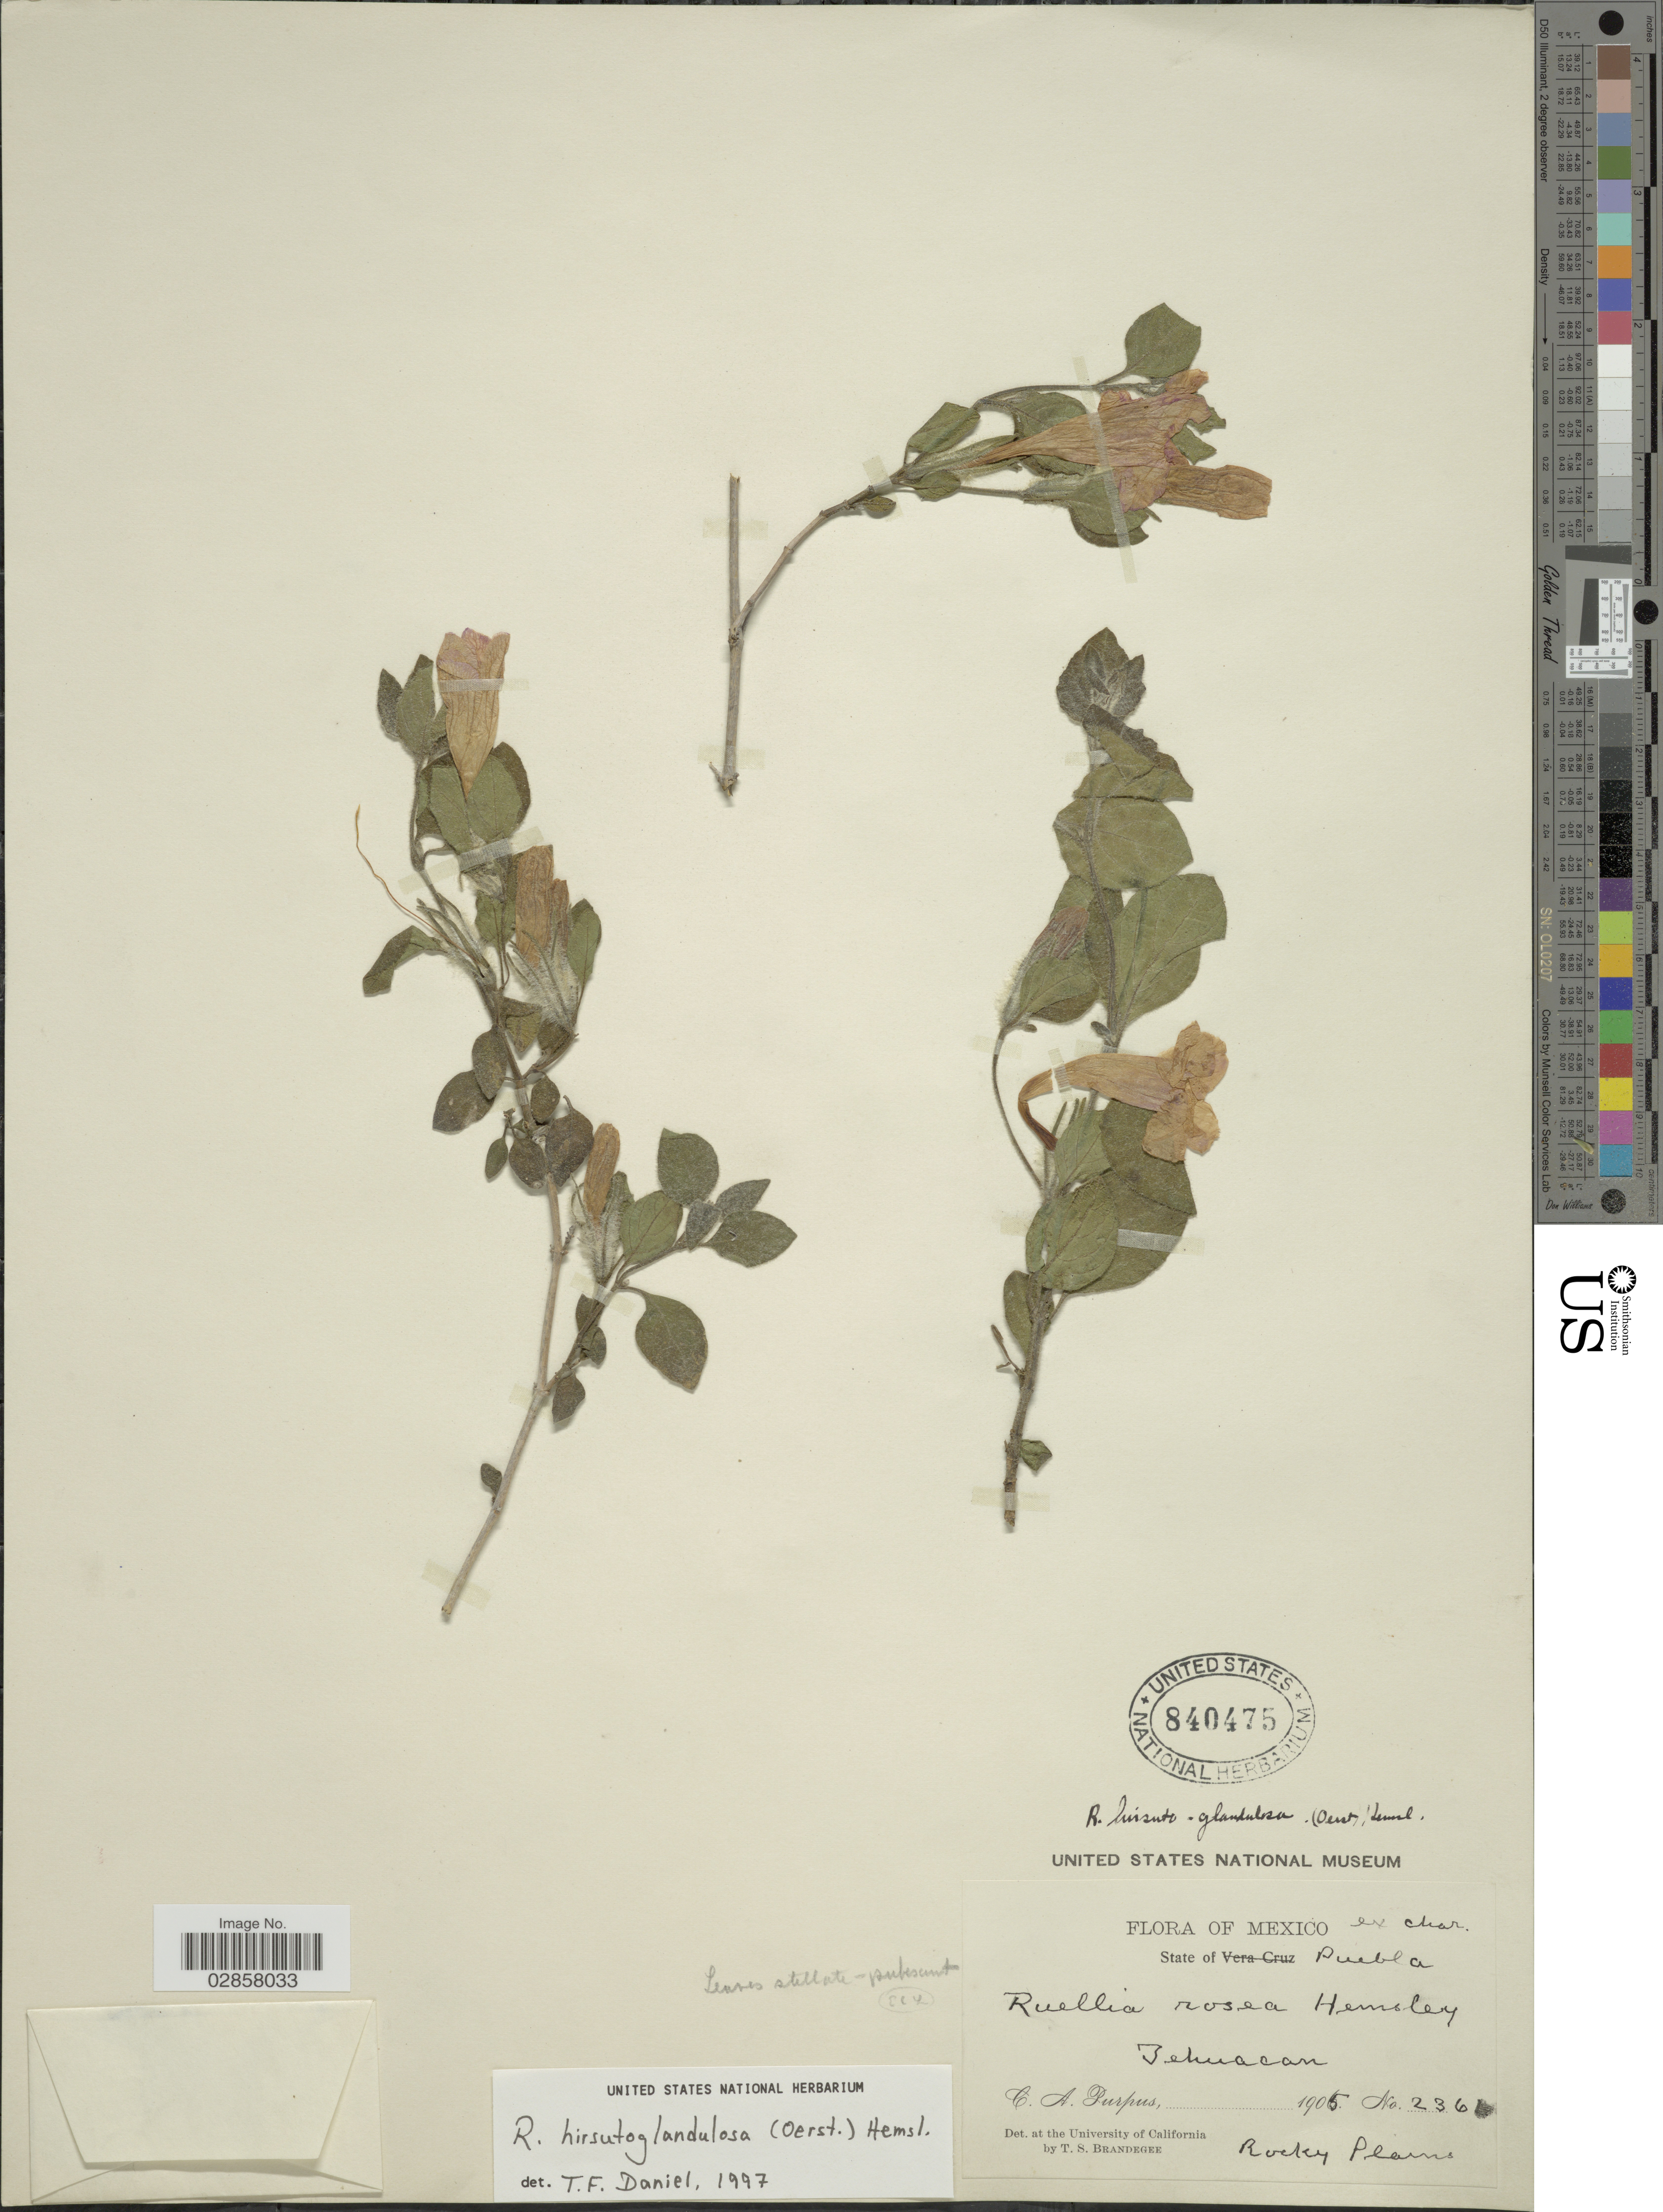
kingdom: Plantae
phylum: Tracheophyta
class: Magnoliopsida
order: Lamiales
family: Acanthaceae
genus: Ruellia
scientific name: Ruellia rosea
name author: (Nees) Hemsl.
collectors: C. A. Purpus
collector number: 236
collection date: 1905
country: Mexico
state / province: Puebla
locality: Tehuacan.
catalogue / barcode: US 840475